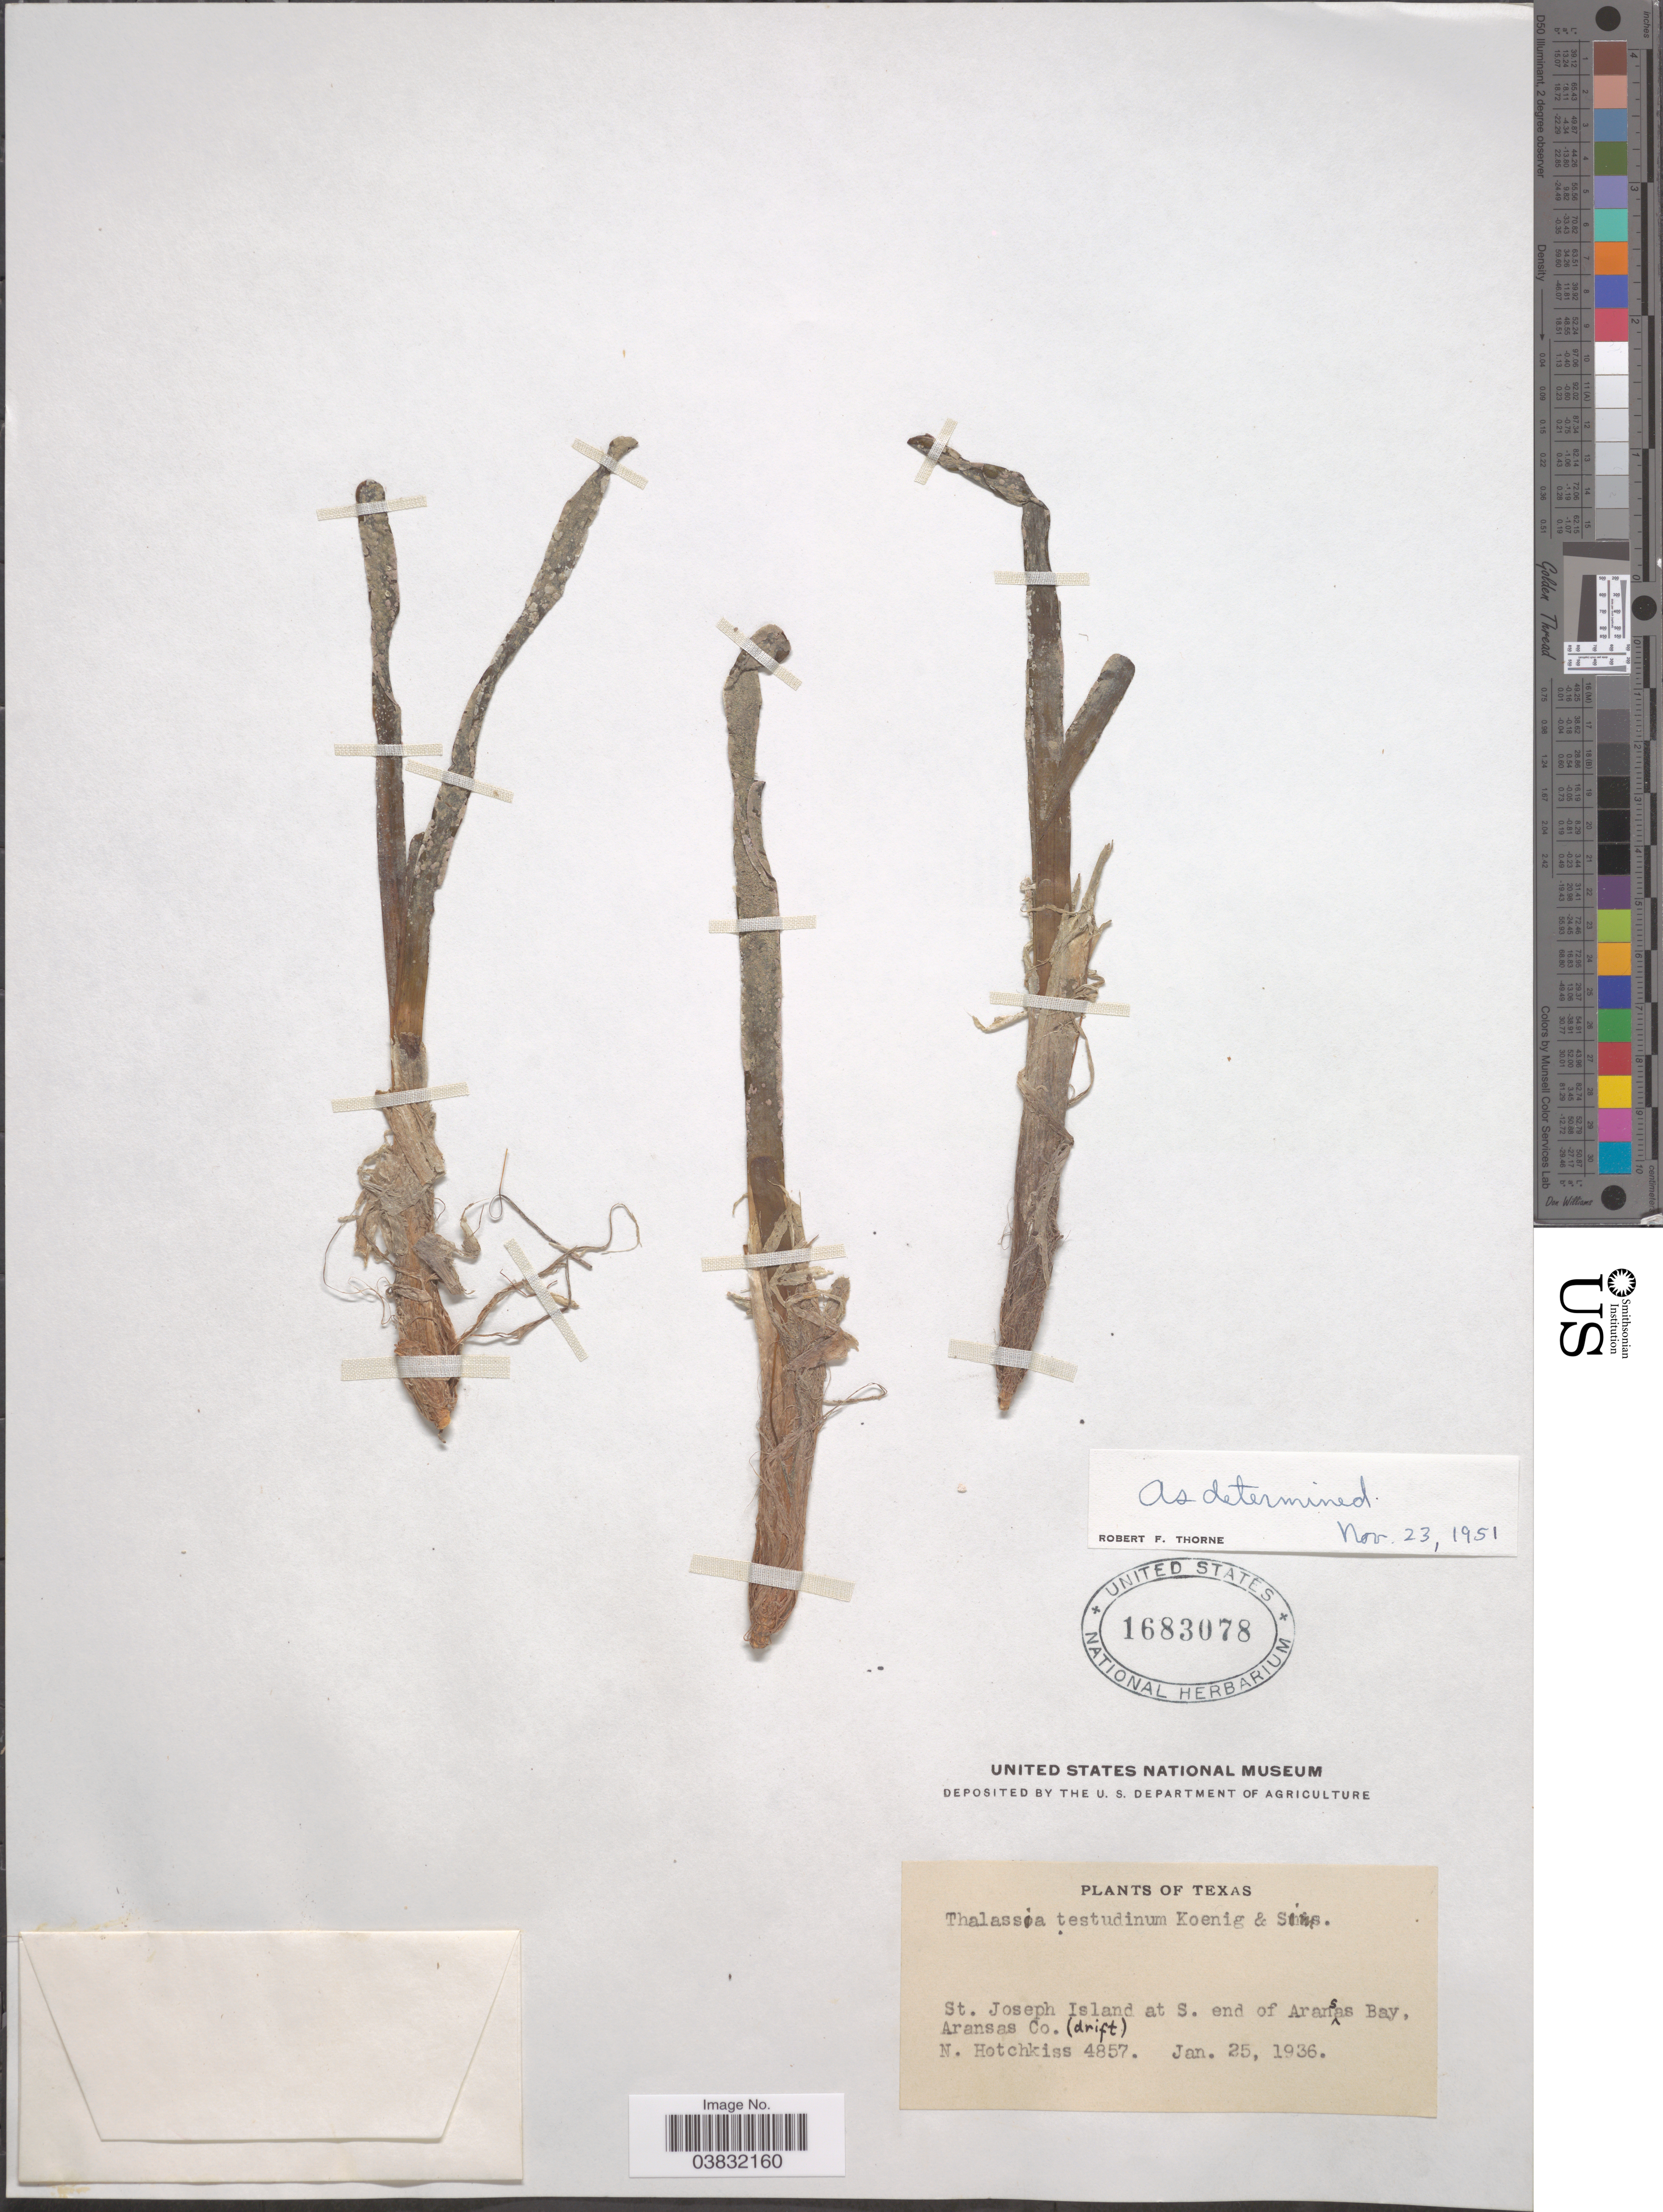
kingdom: Plantae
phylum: Tracheophyta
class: Liliopsida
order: Alismatales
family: Hydrocharitaceae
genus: Thalassia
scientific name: Thalassia testudinum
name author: Banks & Sol. ex K.D. Koenig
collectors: N. Hotchkiss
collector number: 4857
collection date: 1936-01-25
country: United States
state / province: Texas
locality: St. Joseph Island at S. end of Aransas Bay, Aransas Co. (drift).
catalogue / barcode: US 1683078